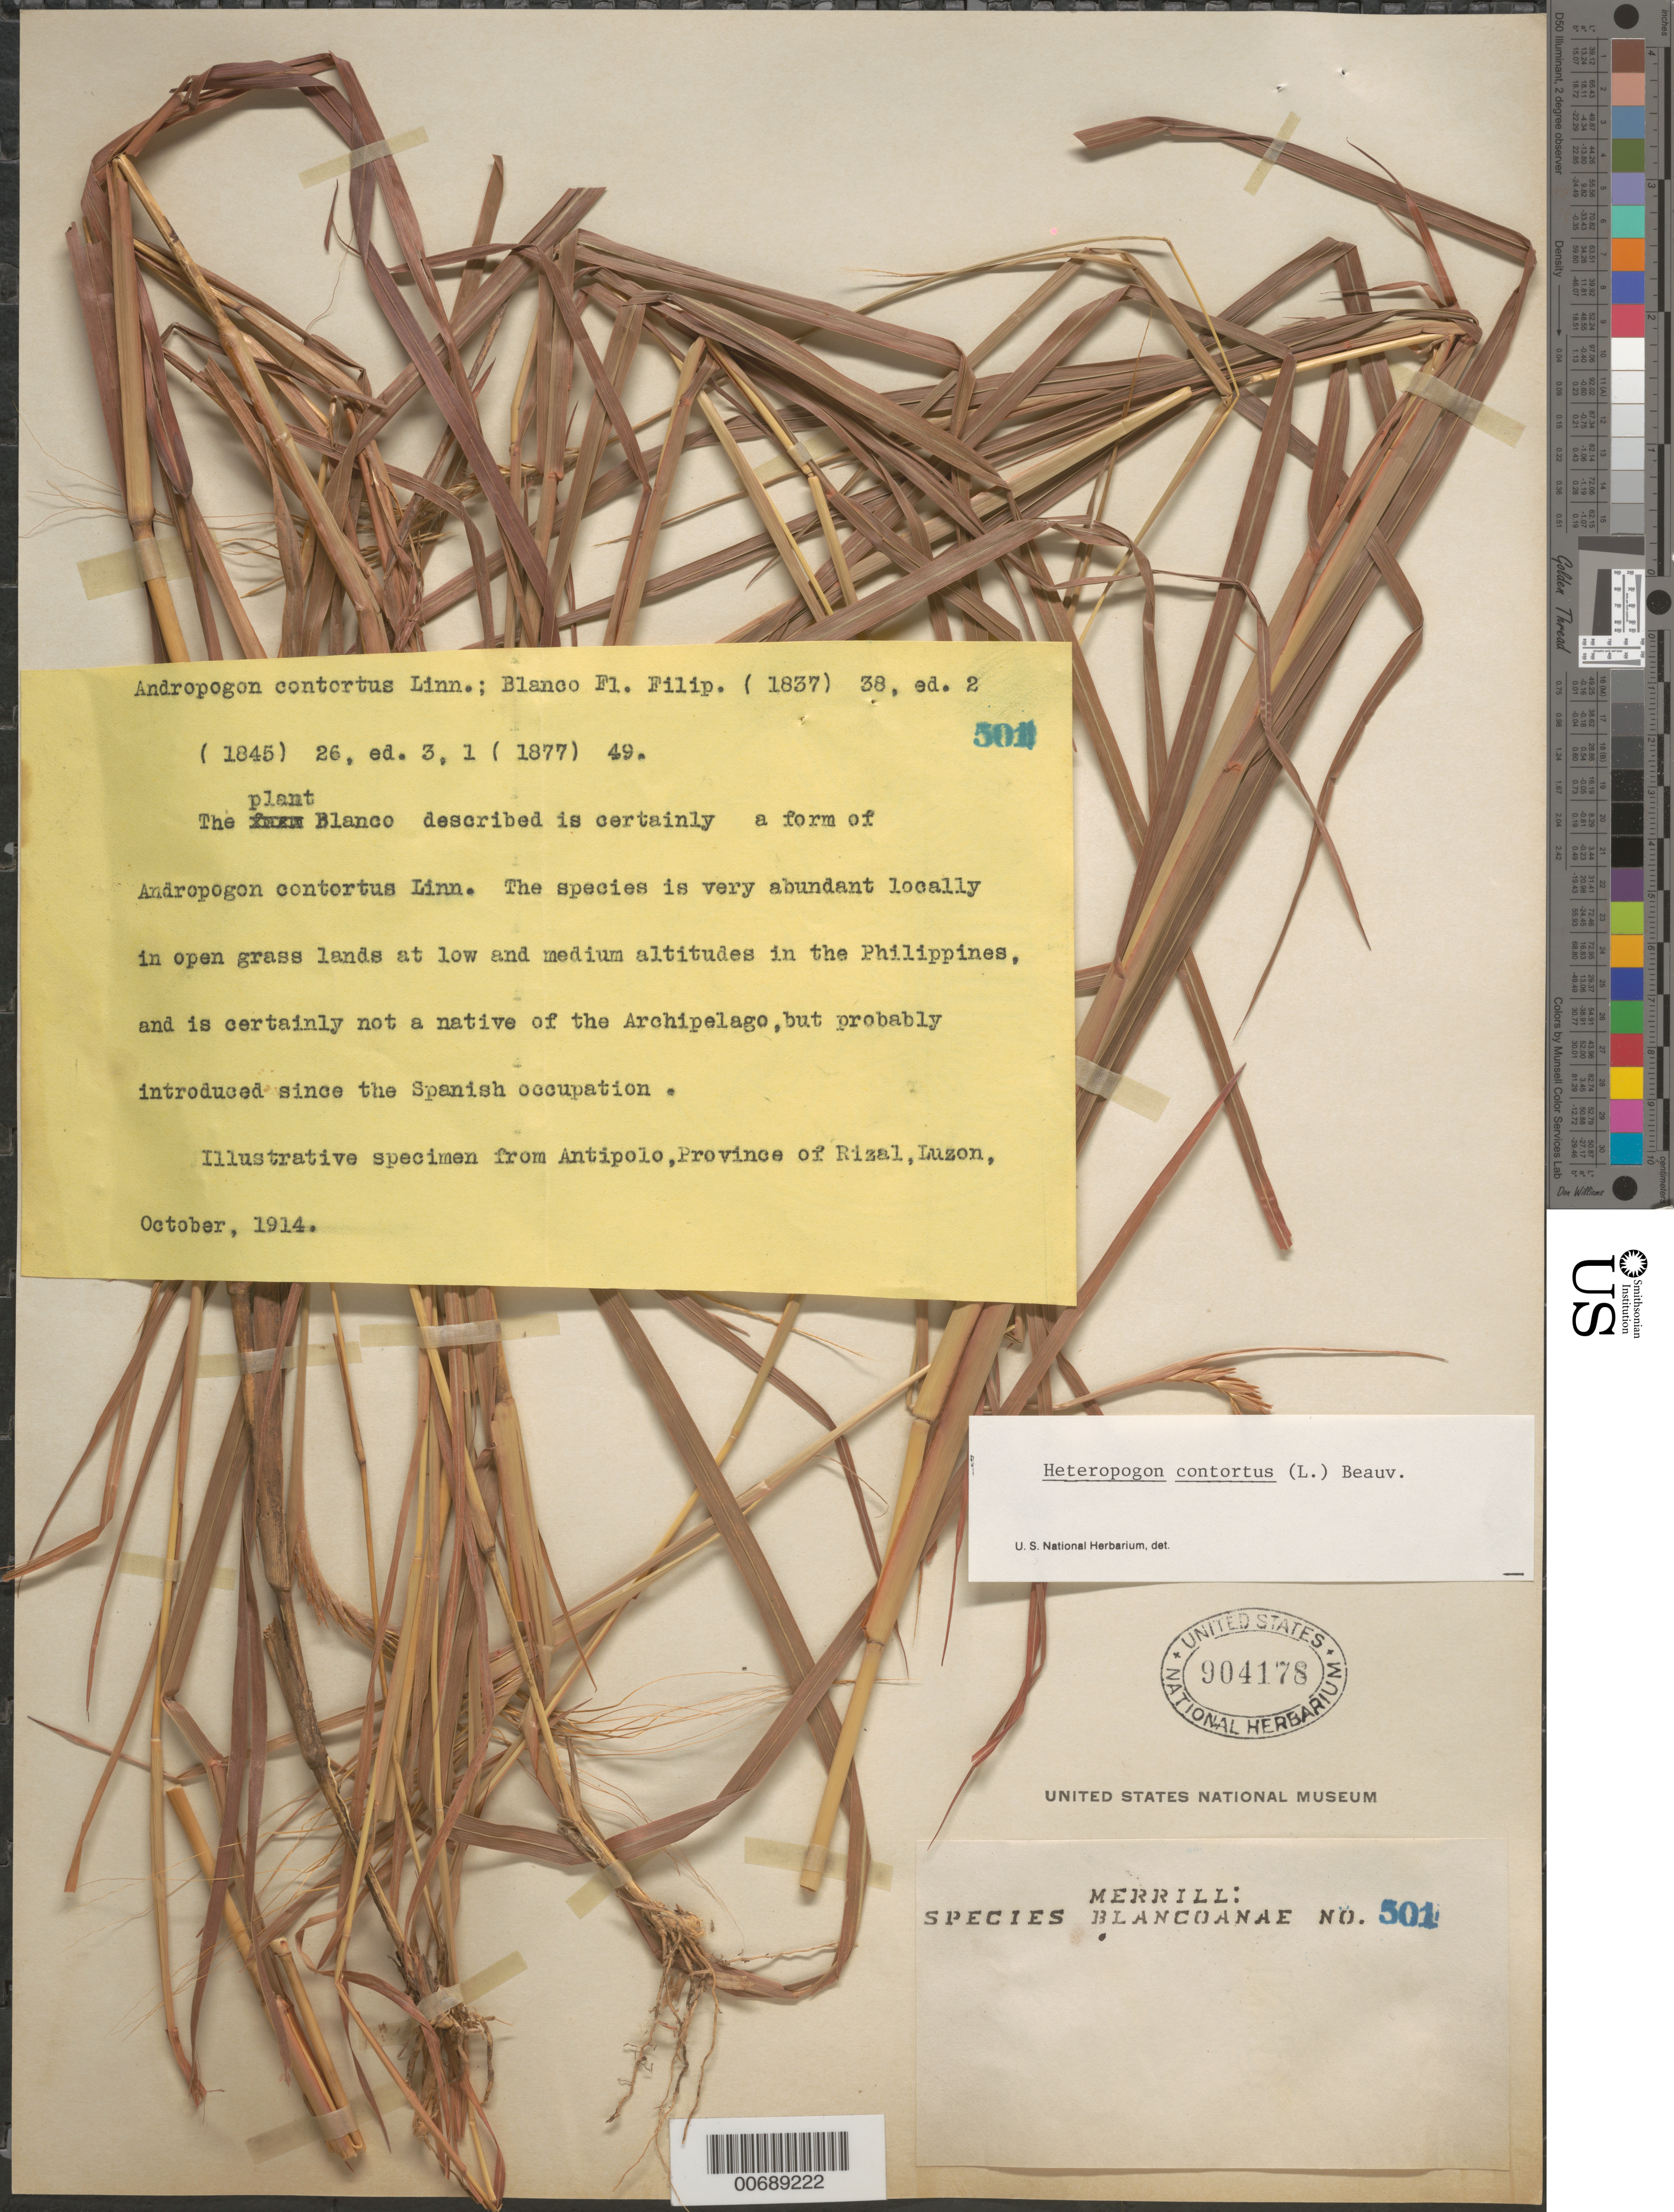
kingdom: Plantae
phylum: Tracheophyta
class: Liliopsida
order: Poales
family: Poaceae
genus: Heteropogon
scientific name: Heteropogon contortus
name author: (L.) P. Beauv. ex Roem. & Schult.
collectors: E. D. Merrill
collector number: Sp. Blancoan. 0501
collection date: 1914-10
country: Philippines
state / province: Calabarzon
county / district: Rizal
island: Luzon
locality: Antipolo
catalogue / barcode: US 904178